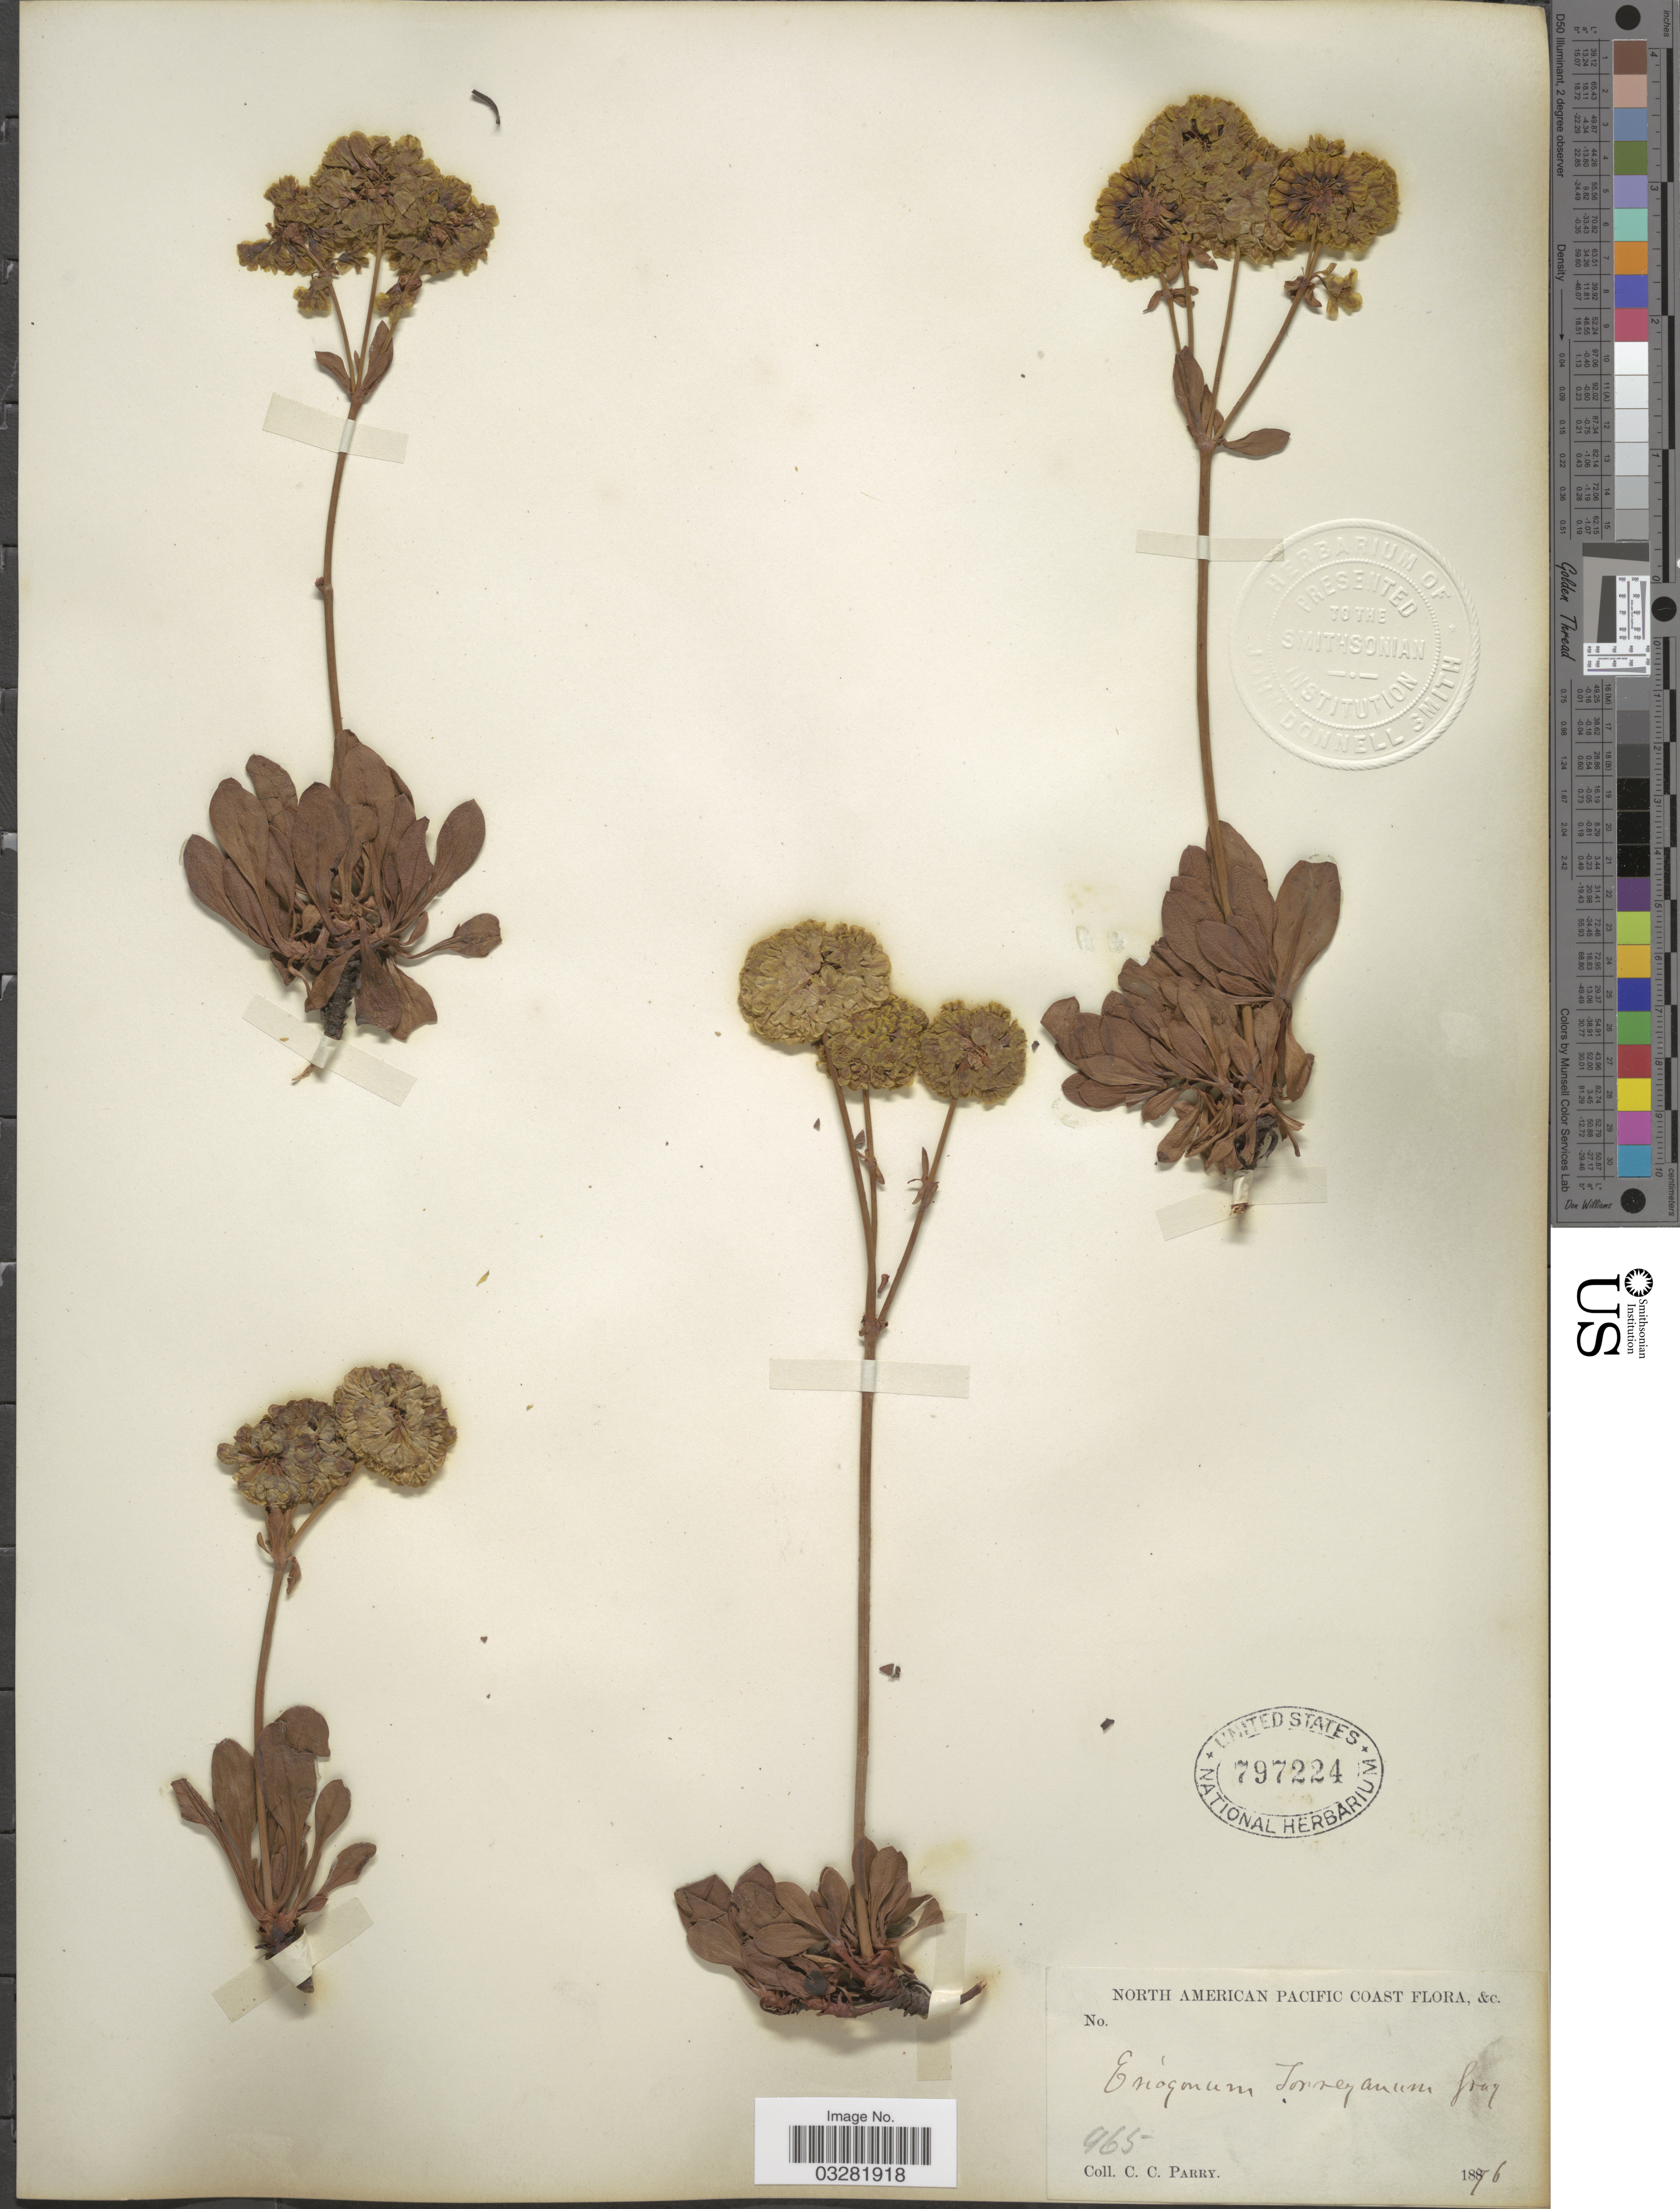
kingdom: Plantae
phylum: Tracheophyta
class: Magnoliopsida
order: Caryophyllales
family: Polygonaceae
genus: Eriogonum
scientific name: Eriogonum umbellatum var. torreyanum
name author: (A. Gray) M.E. Jones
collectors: C. C. Parry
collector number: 965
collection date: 1876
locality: North American Pacific Coast.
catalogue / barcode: US 797224